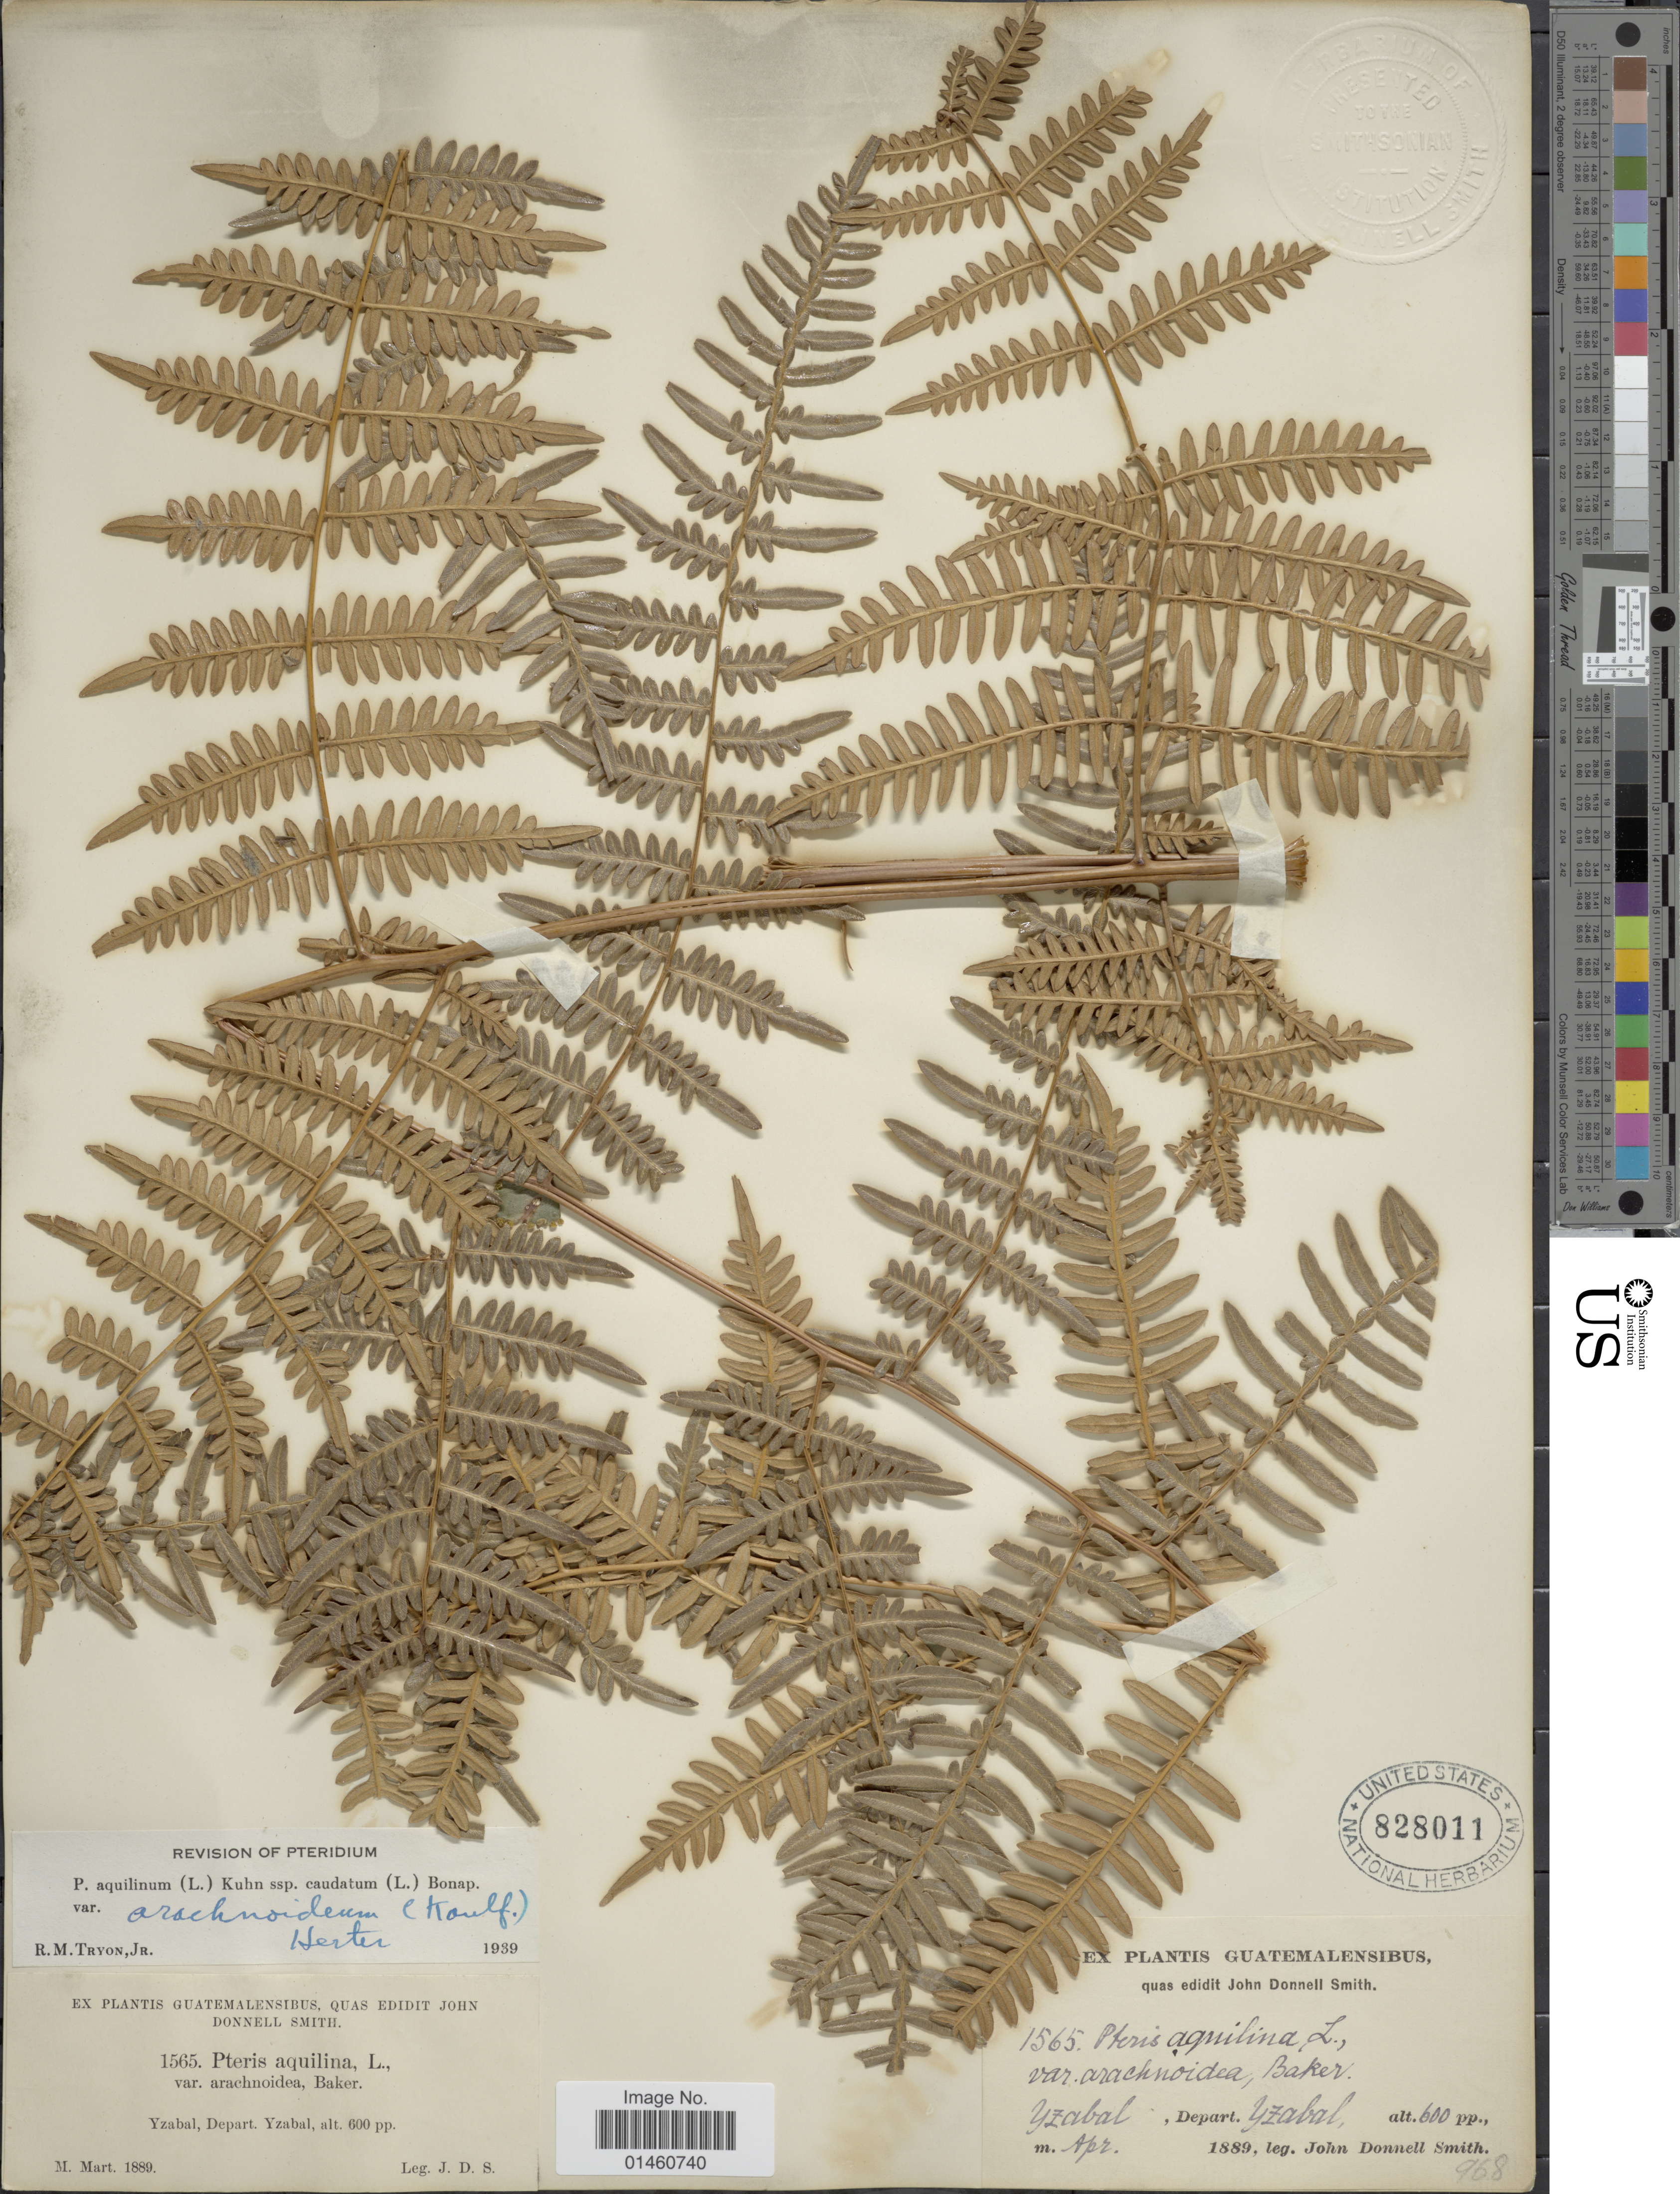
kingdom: Plantae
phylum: Tracheophyta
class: Polypodiopsida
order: Polypodiales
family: Dennstaedtiaceae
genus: Pteridium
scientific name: Pteridium aquilinum var. arachnoideum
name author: (Kaulf.) Herter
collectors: J. Donnell Smith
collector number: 1565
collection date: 1889-04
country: Guatemala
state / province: Izabal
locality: Yzabal, Depart. Yzabal.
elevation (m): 183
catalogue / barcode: US 828011